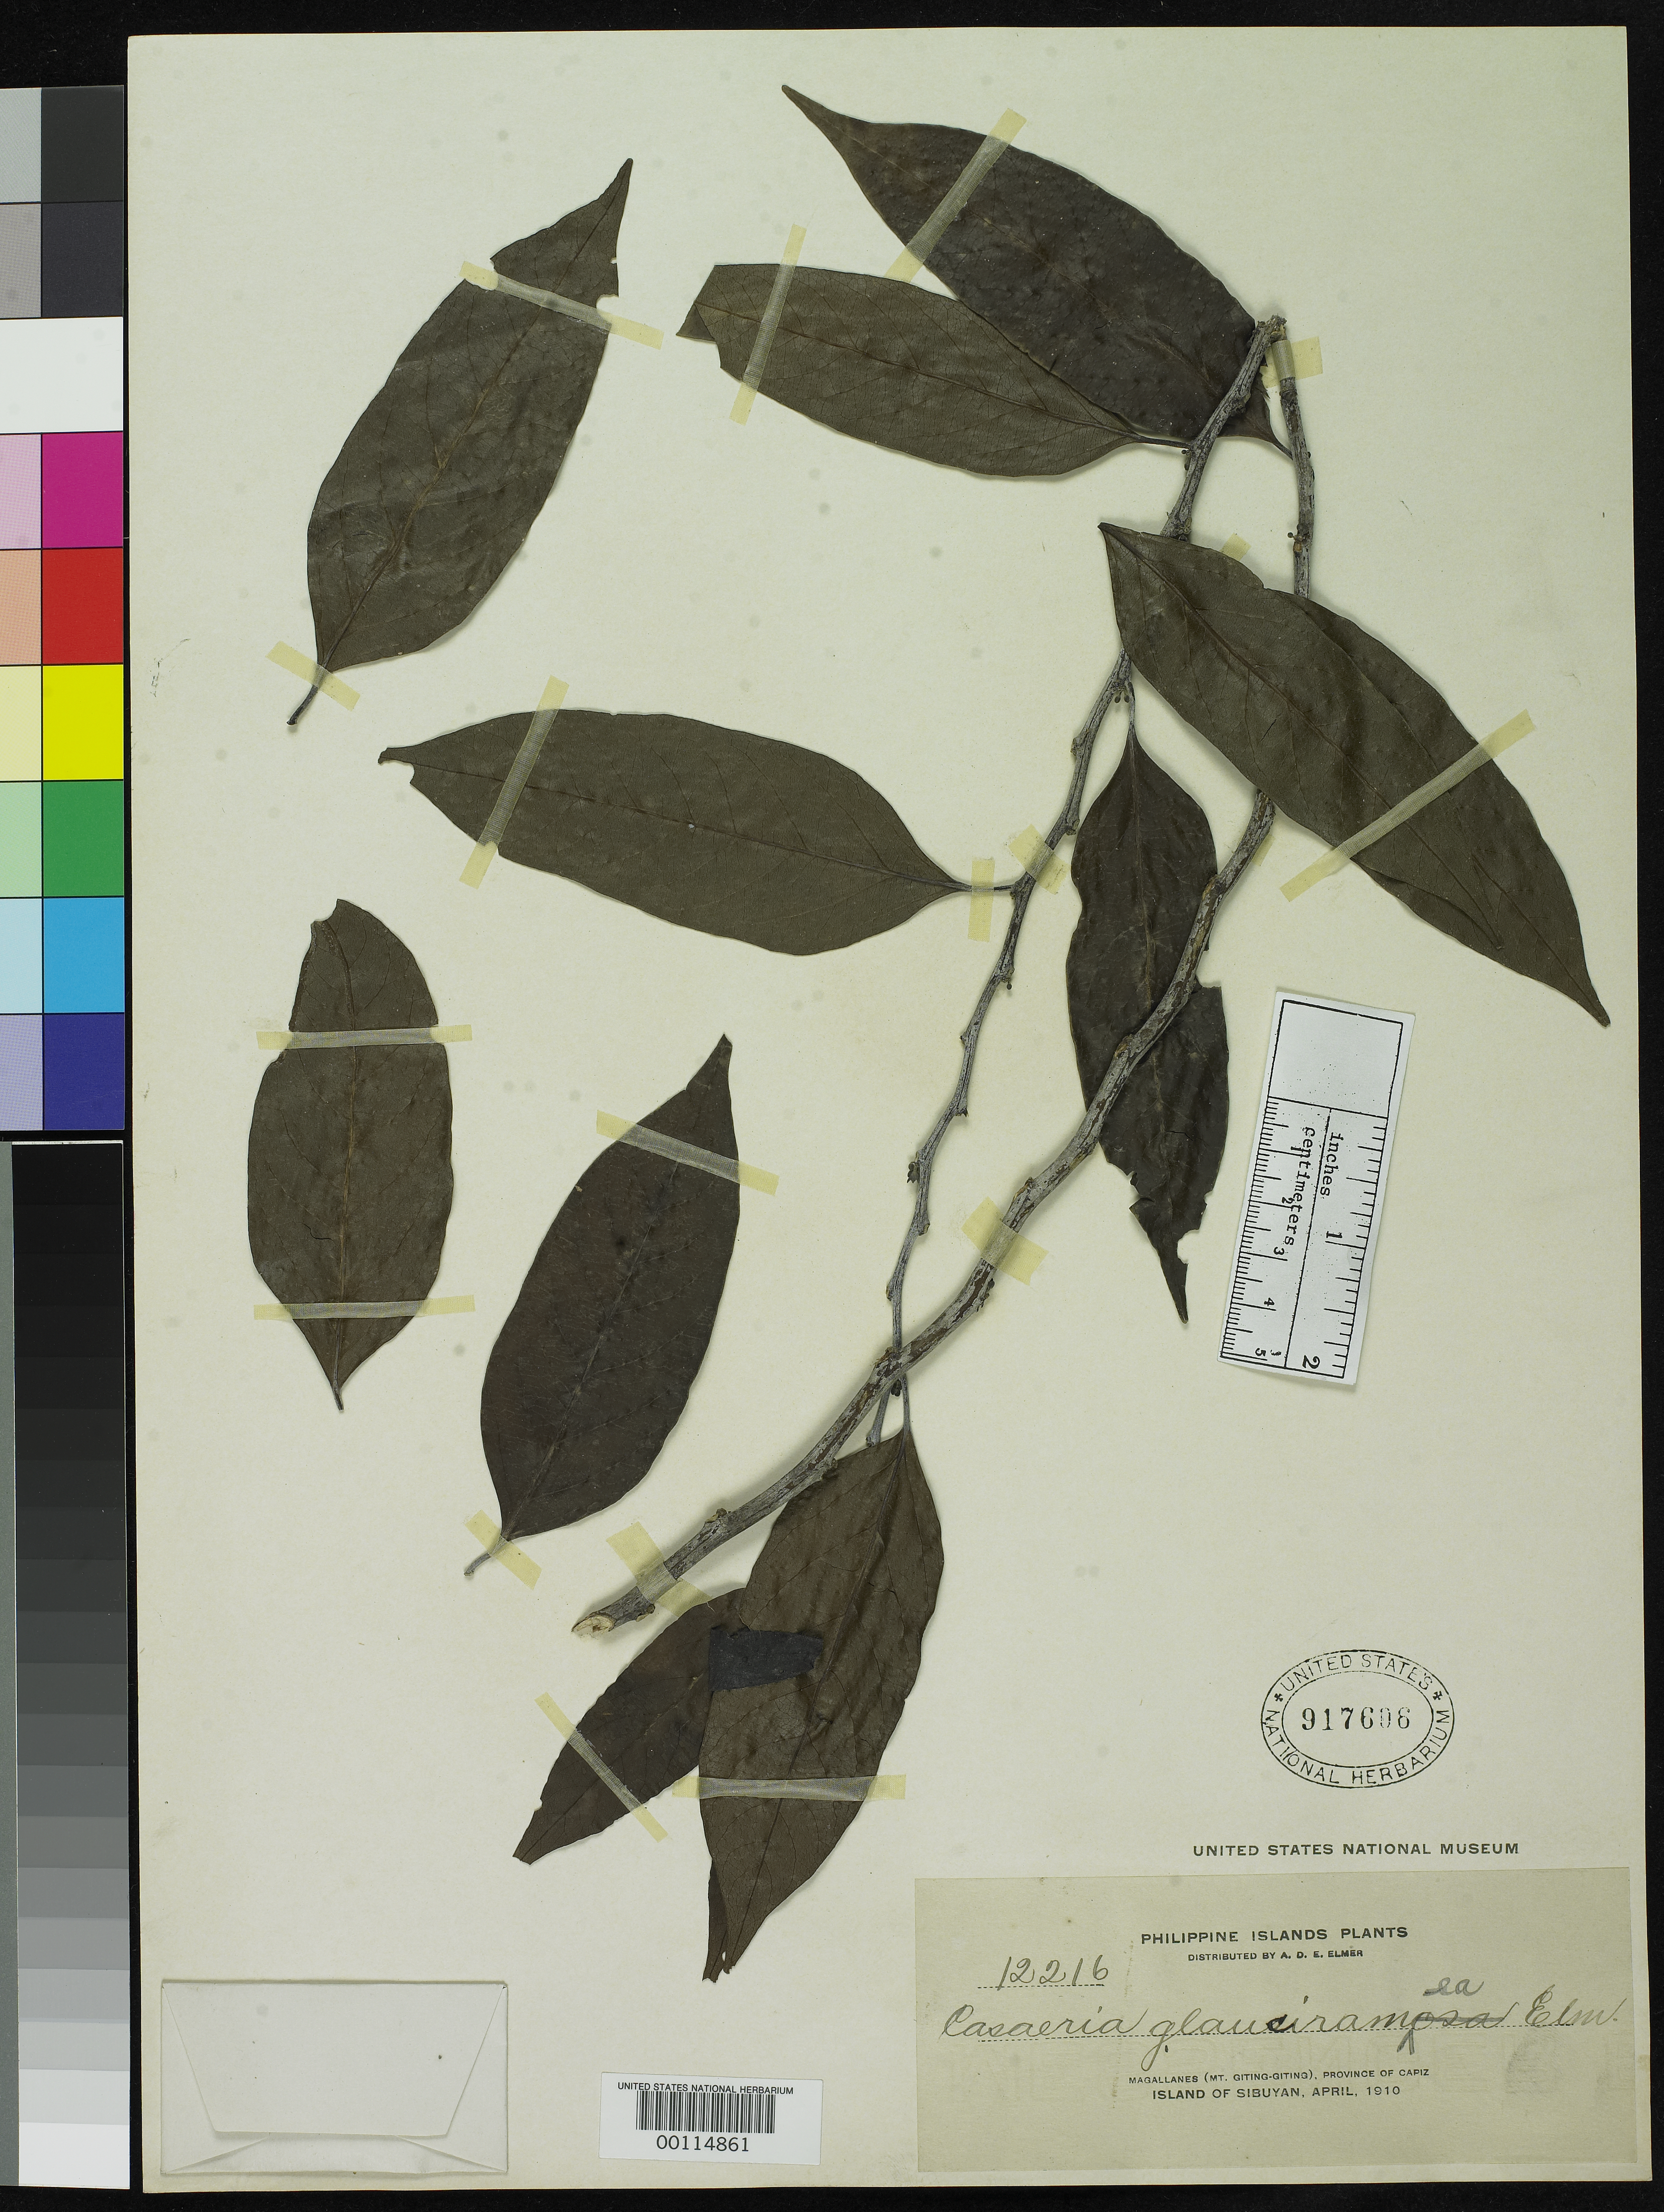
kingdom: Plantae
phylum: Tracheophyta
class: Magnoliopsida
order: Malpighiales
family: Salicaceae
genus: Casearia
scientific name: Casearia glauciramea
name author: Elmer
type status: Isotype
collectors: A. D. E. Elmer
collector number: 12216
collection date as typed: Apr 1910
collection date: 1910-04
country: Philippines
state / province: Mimaropa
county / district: Romblon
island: Sibuyan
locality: Magallanes (Mt. Giting-Giting), Province of Capiz, Island of Sibuyan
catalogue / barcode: US 917606